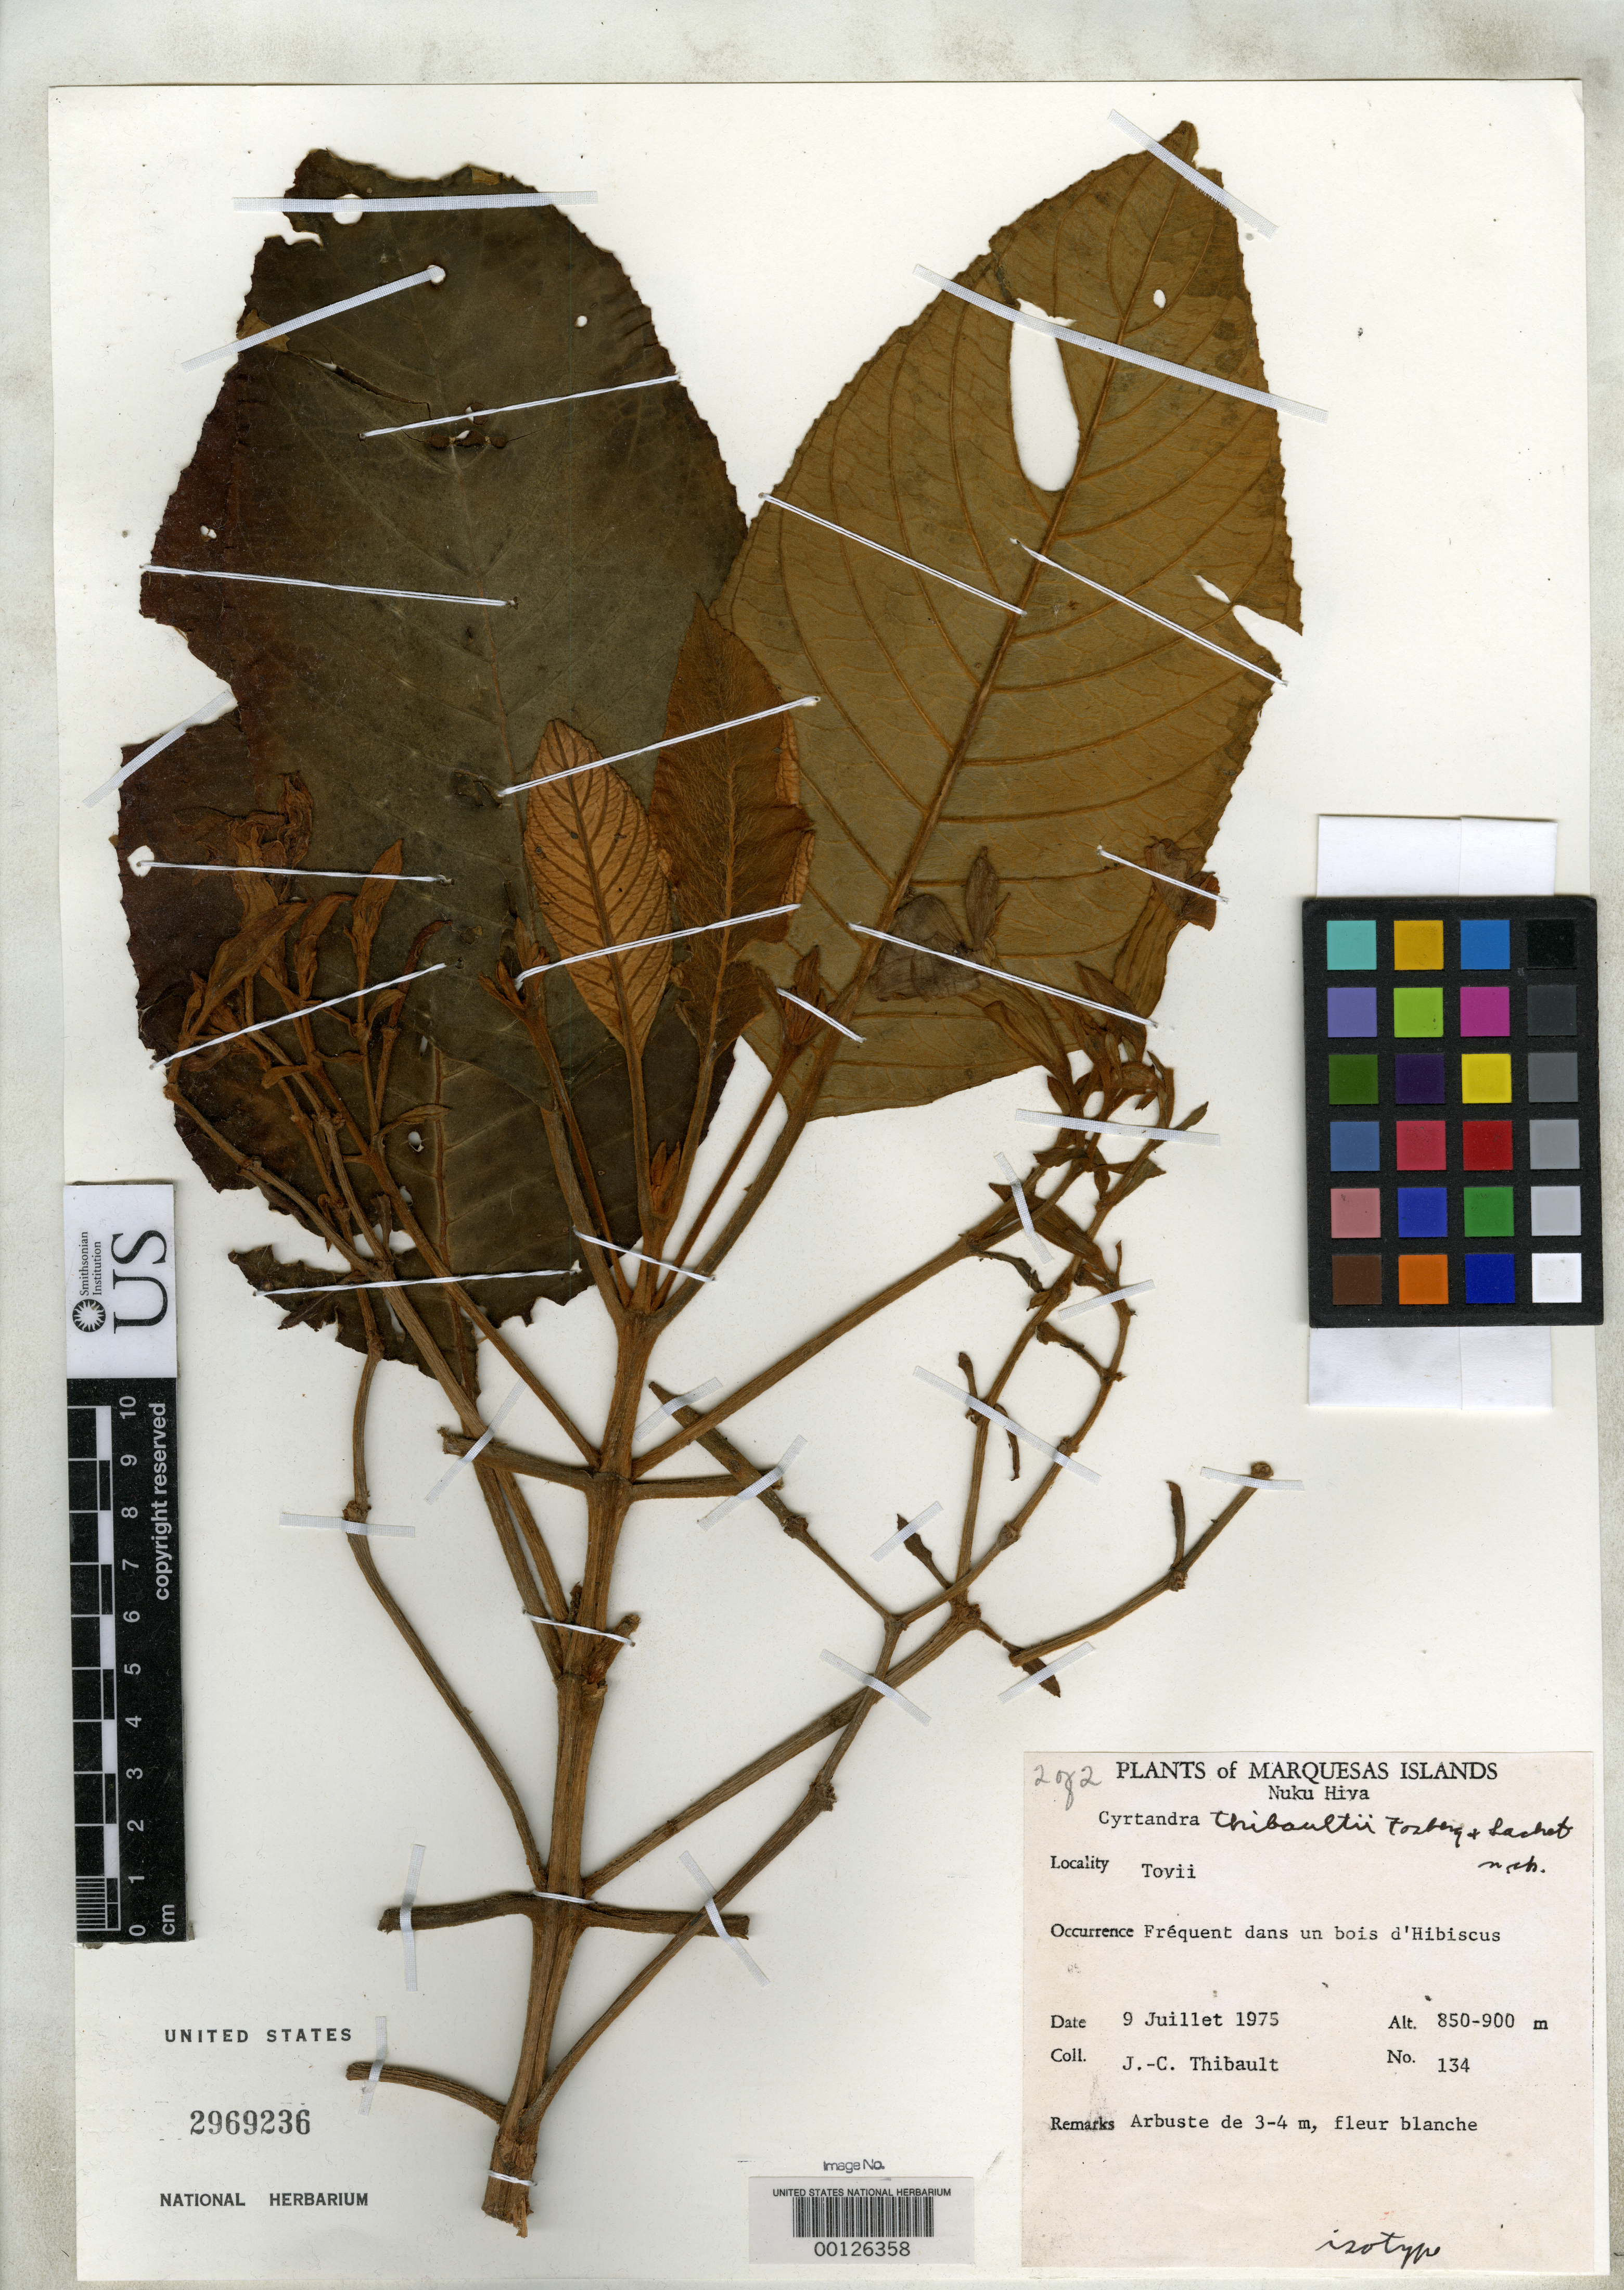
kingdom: Plantae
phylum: Tracheophyta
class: Magnoliopsida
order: Lamiales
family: Gesneriaceae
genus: Cyrtandra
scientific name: Cyrtandra thibaultii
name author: Fosberg & Sachet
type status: Isotype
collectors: J. Thibault de Chanvalon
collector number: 134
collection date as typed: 09 Jul 1975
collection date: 1975-07-09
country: French Polynesia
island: Nuku Hiva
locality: Tovii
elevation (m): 850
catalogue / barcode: US 2969236